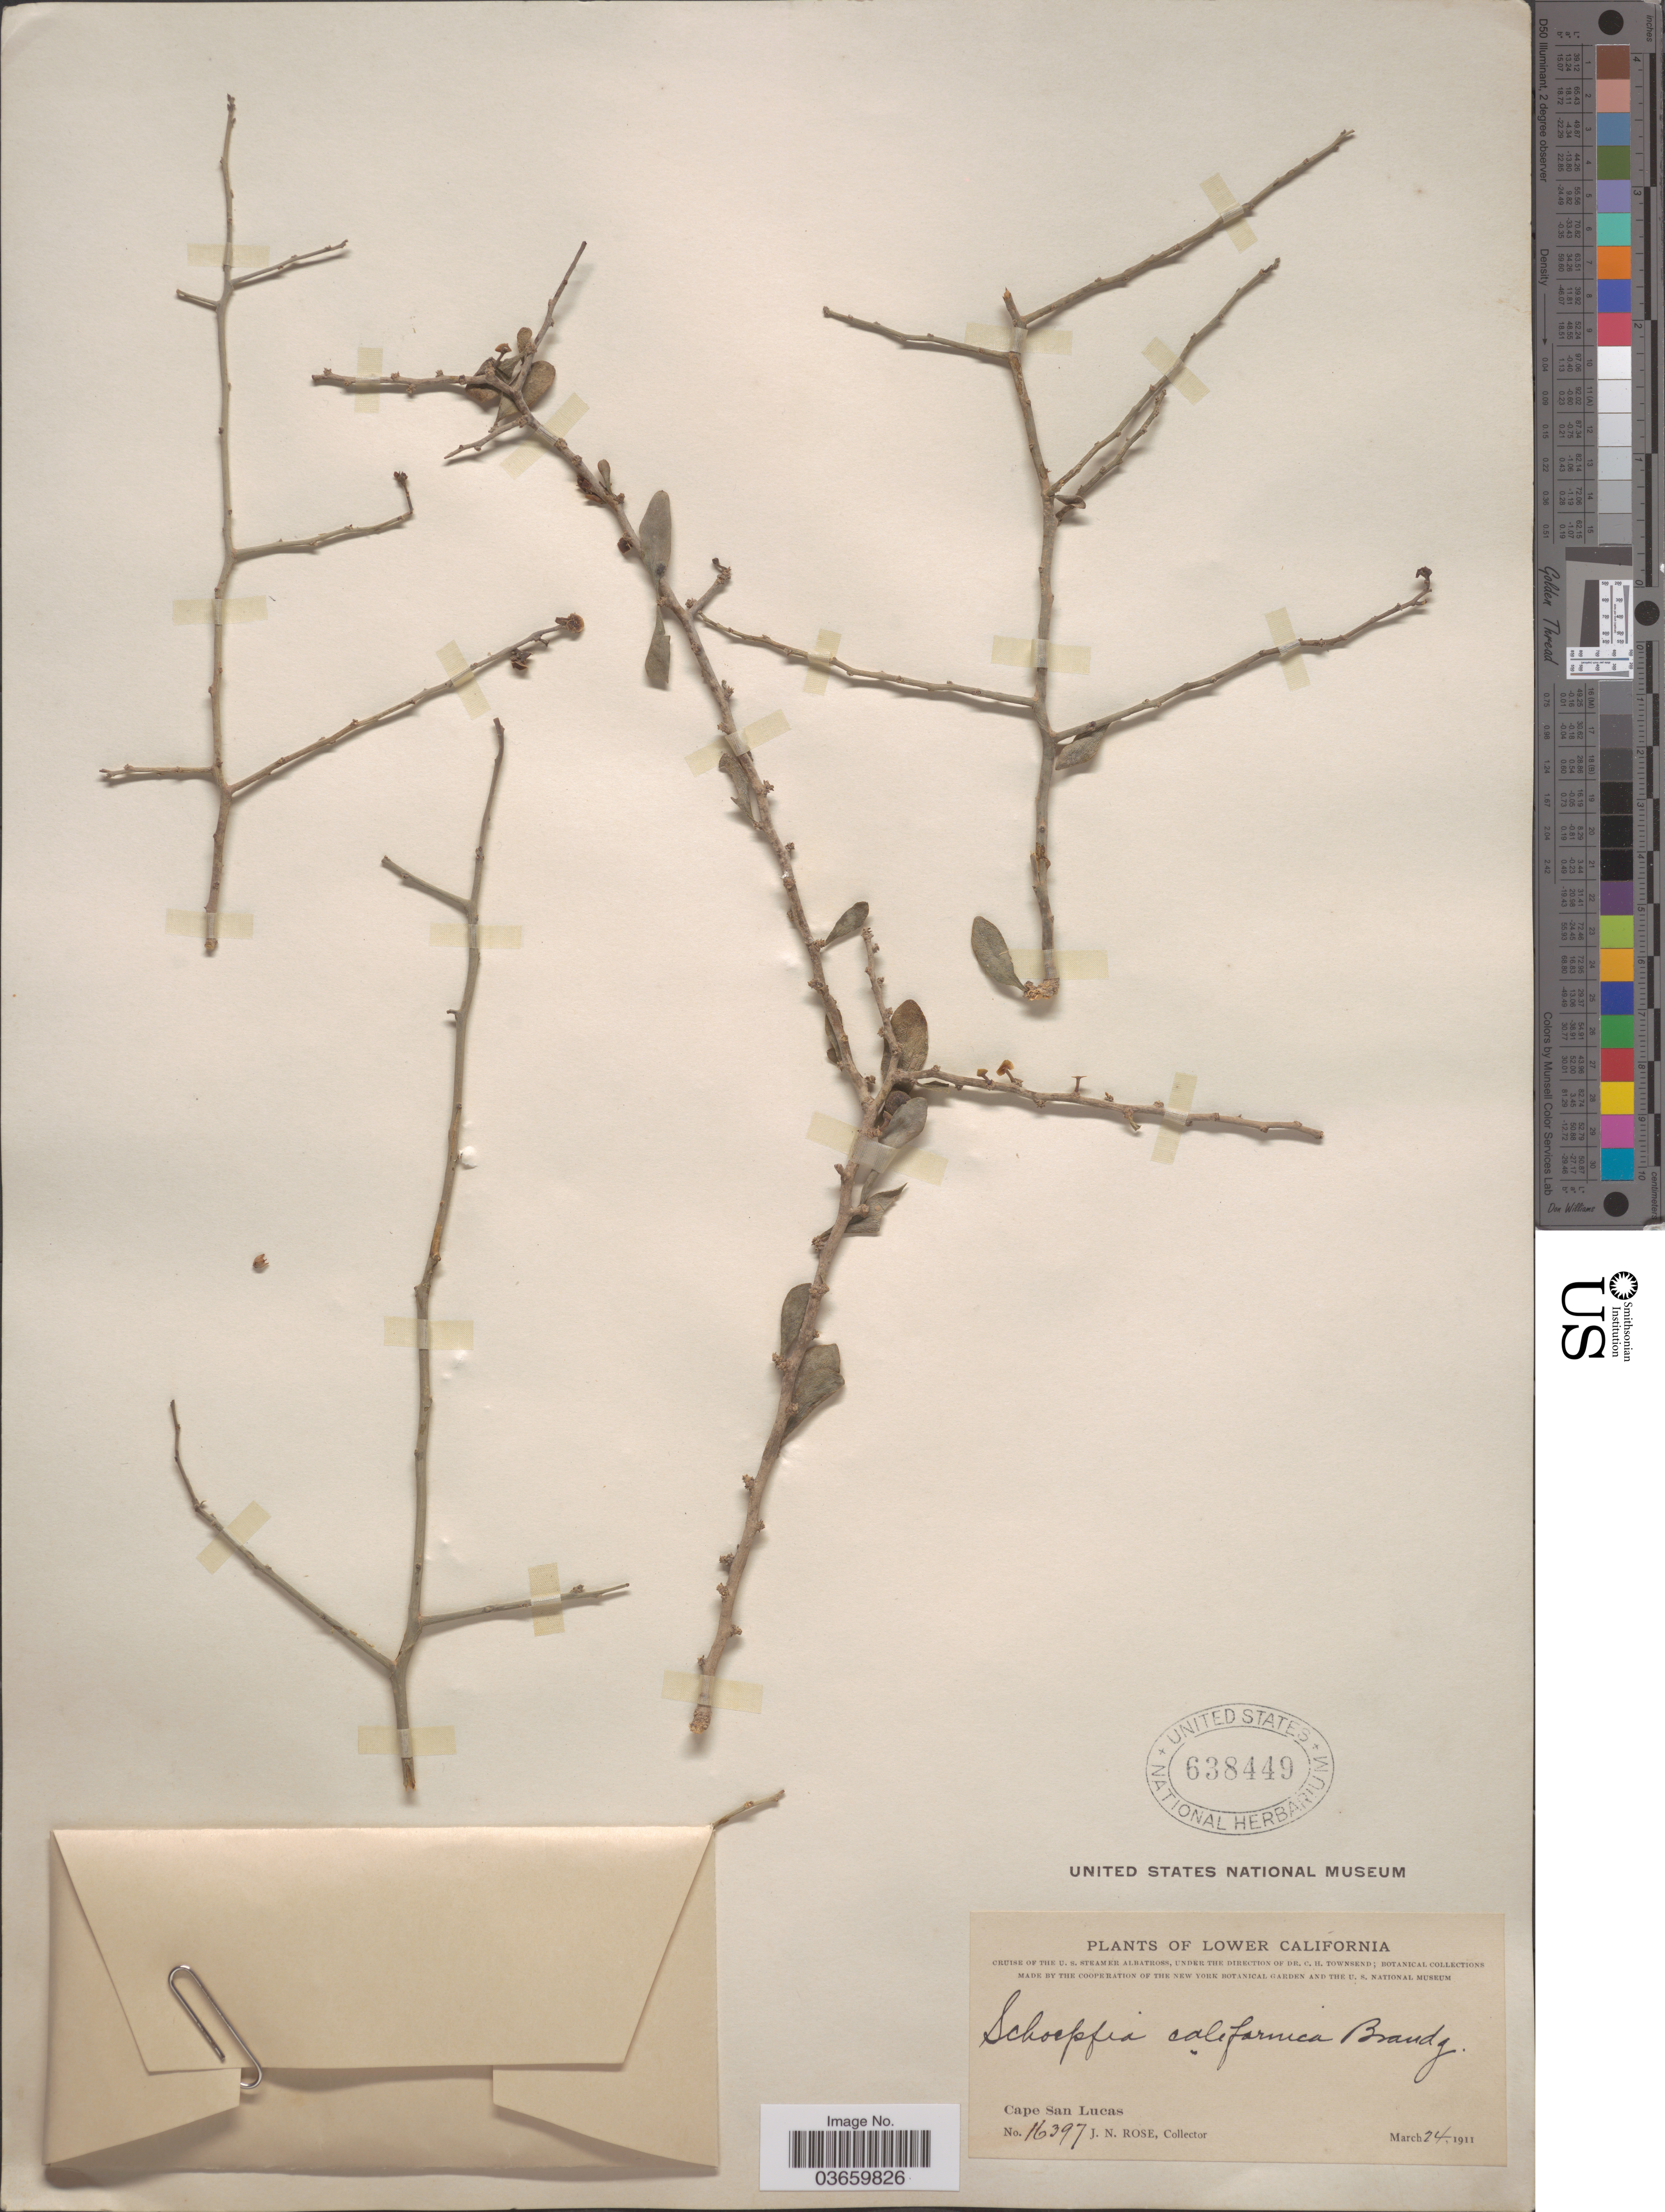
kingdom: Plantae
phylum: Tracheophyta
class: Magnoliopsida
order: Santalales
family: Schoepfiaceae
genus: Schoepfia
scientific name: Schoepfia californica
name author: Brandegee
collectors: J. N. Rose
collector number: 16397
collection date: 1911-03-24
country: Mexico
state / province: Baja California Sur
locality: Lower California. Cape San Lucas.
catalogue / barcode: US 638449